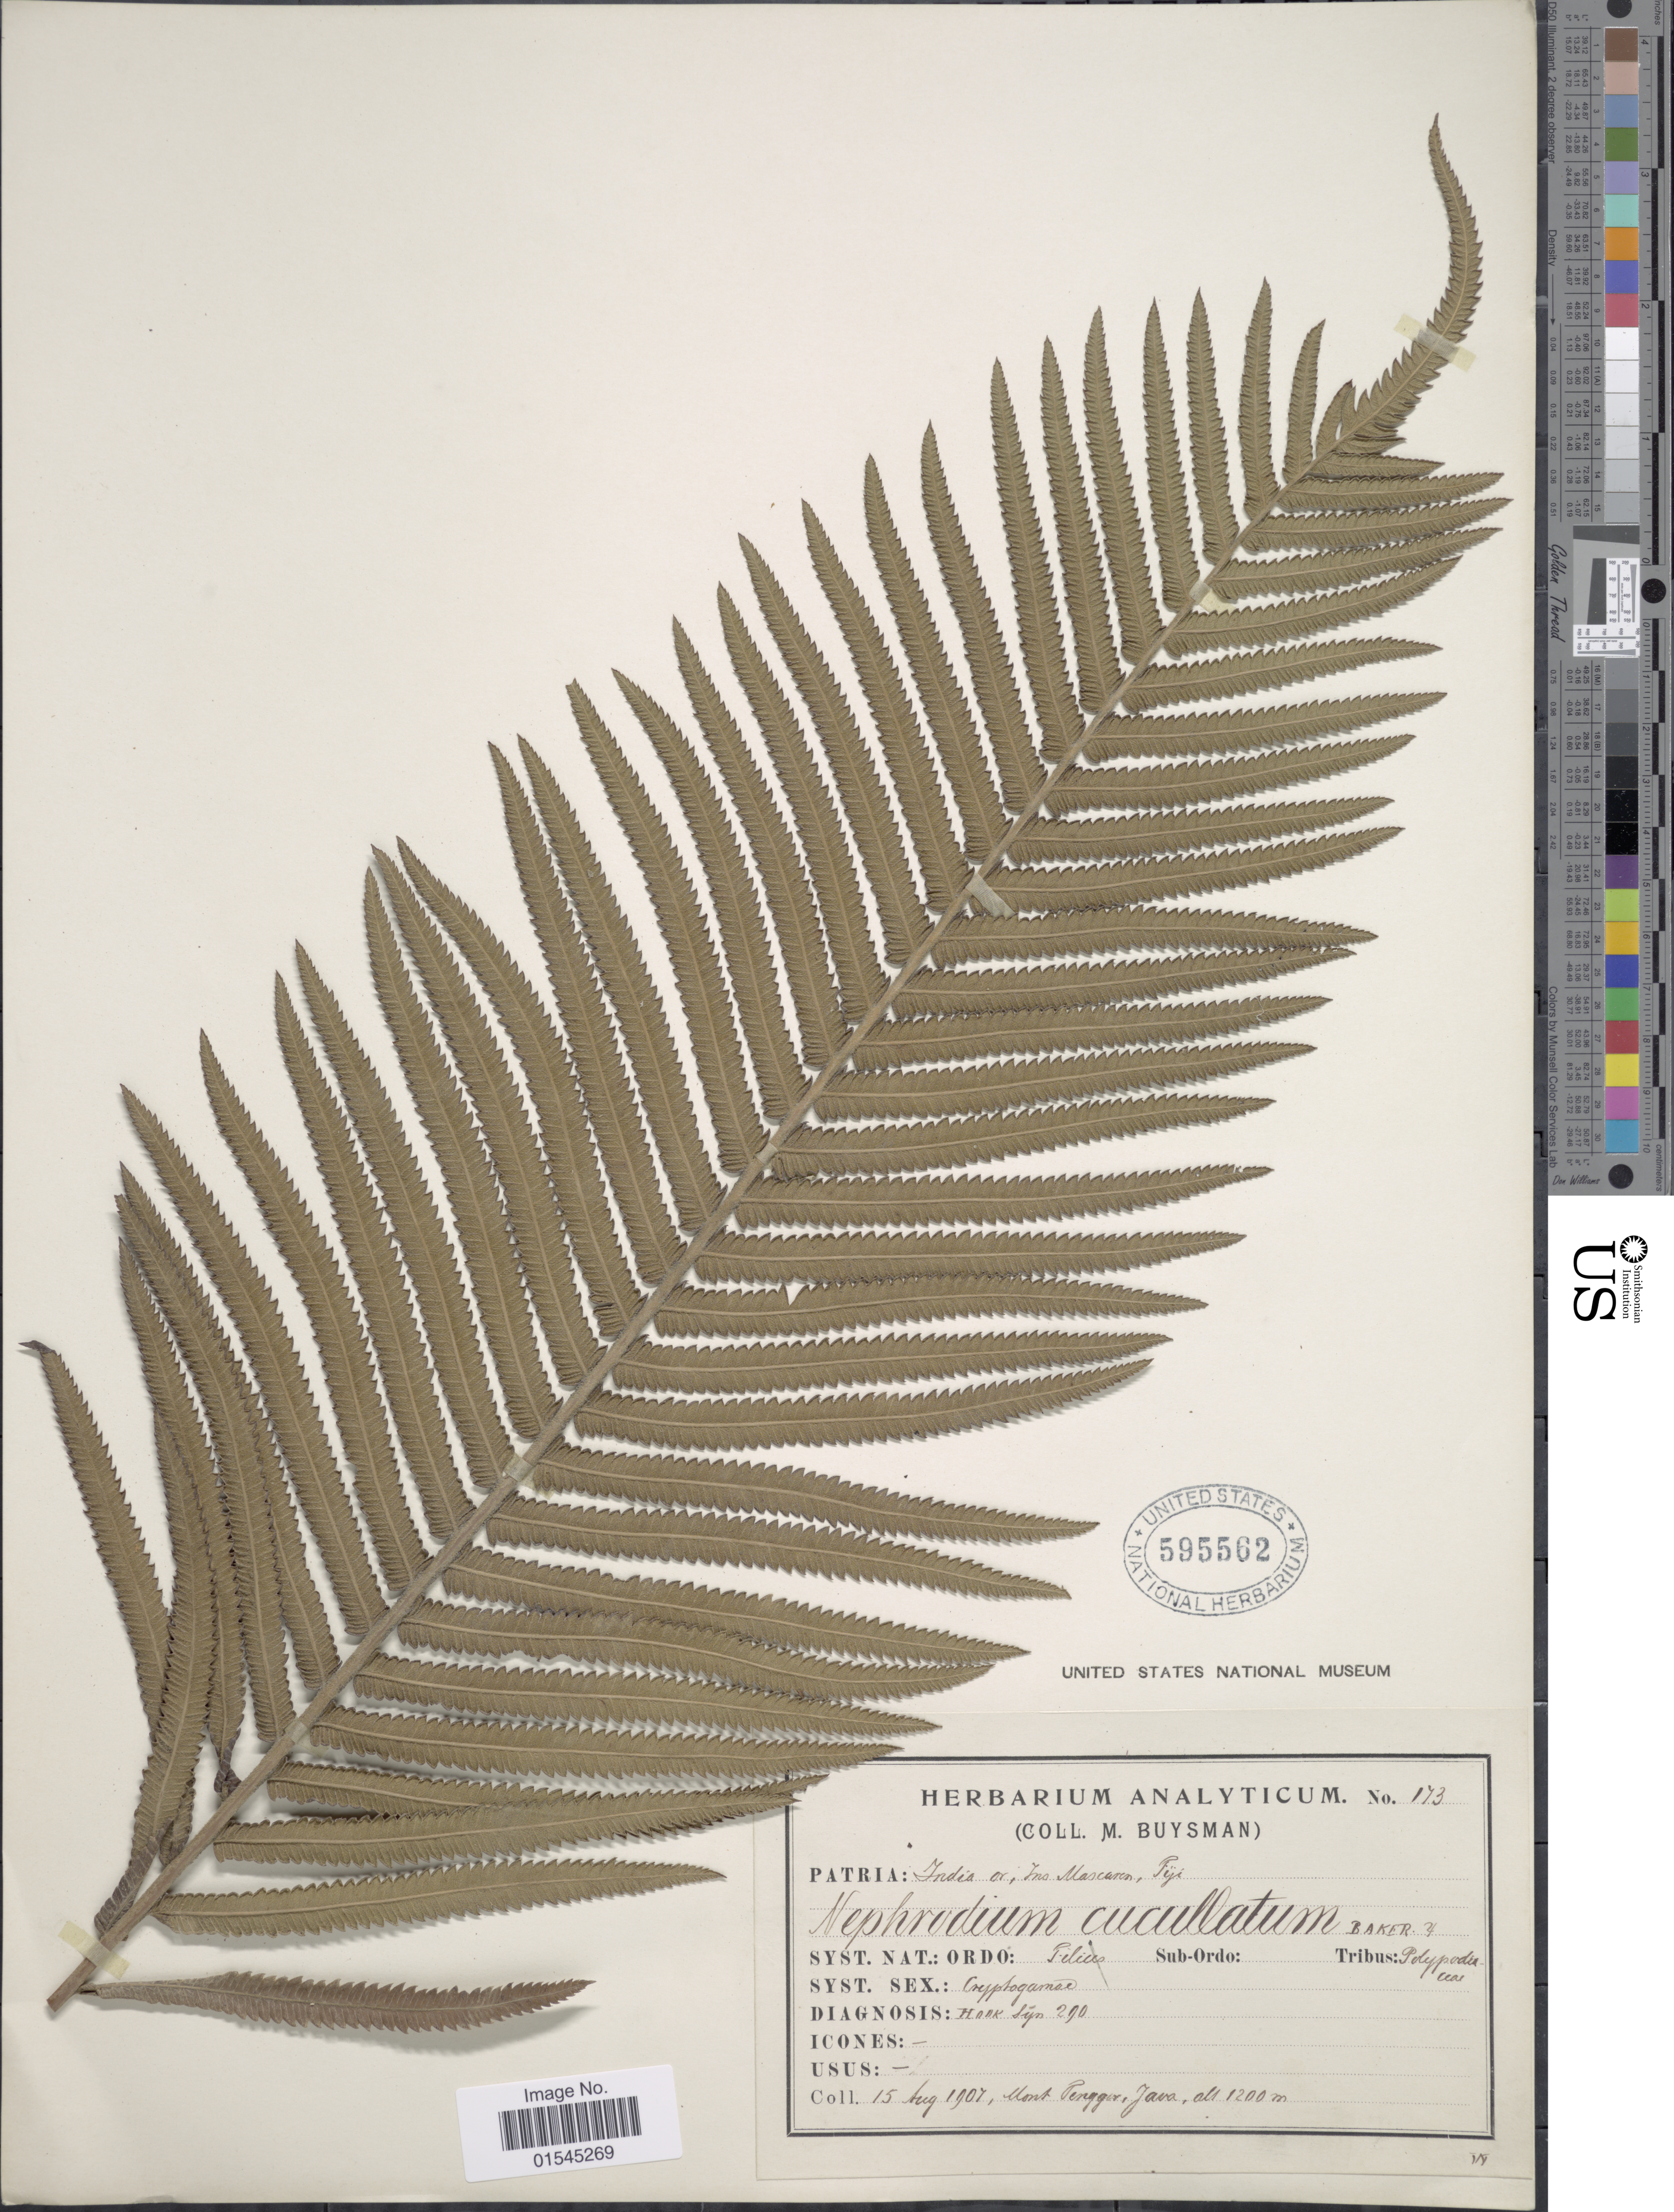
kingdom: Plantae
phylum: Tracheophyta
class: Polypodiopsida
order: Polypodiales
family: Thelypteridaceae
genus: Sphaerostephanos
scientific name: Sphaerostephanos unitus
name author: (L.) Holttum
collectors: M. Buysman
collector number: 173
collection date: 1907-08-15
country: Indonesia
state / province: Java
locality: Mont Penggor. India or, Ino Mascaren, Pyi [interpreted]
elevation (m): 1200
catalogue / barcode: US 595562